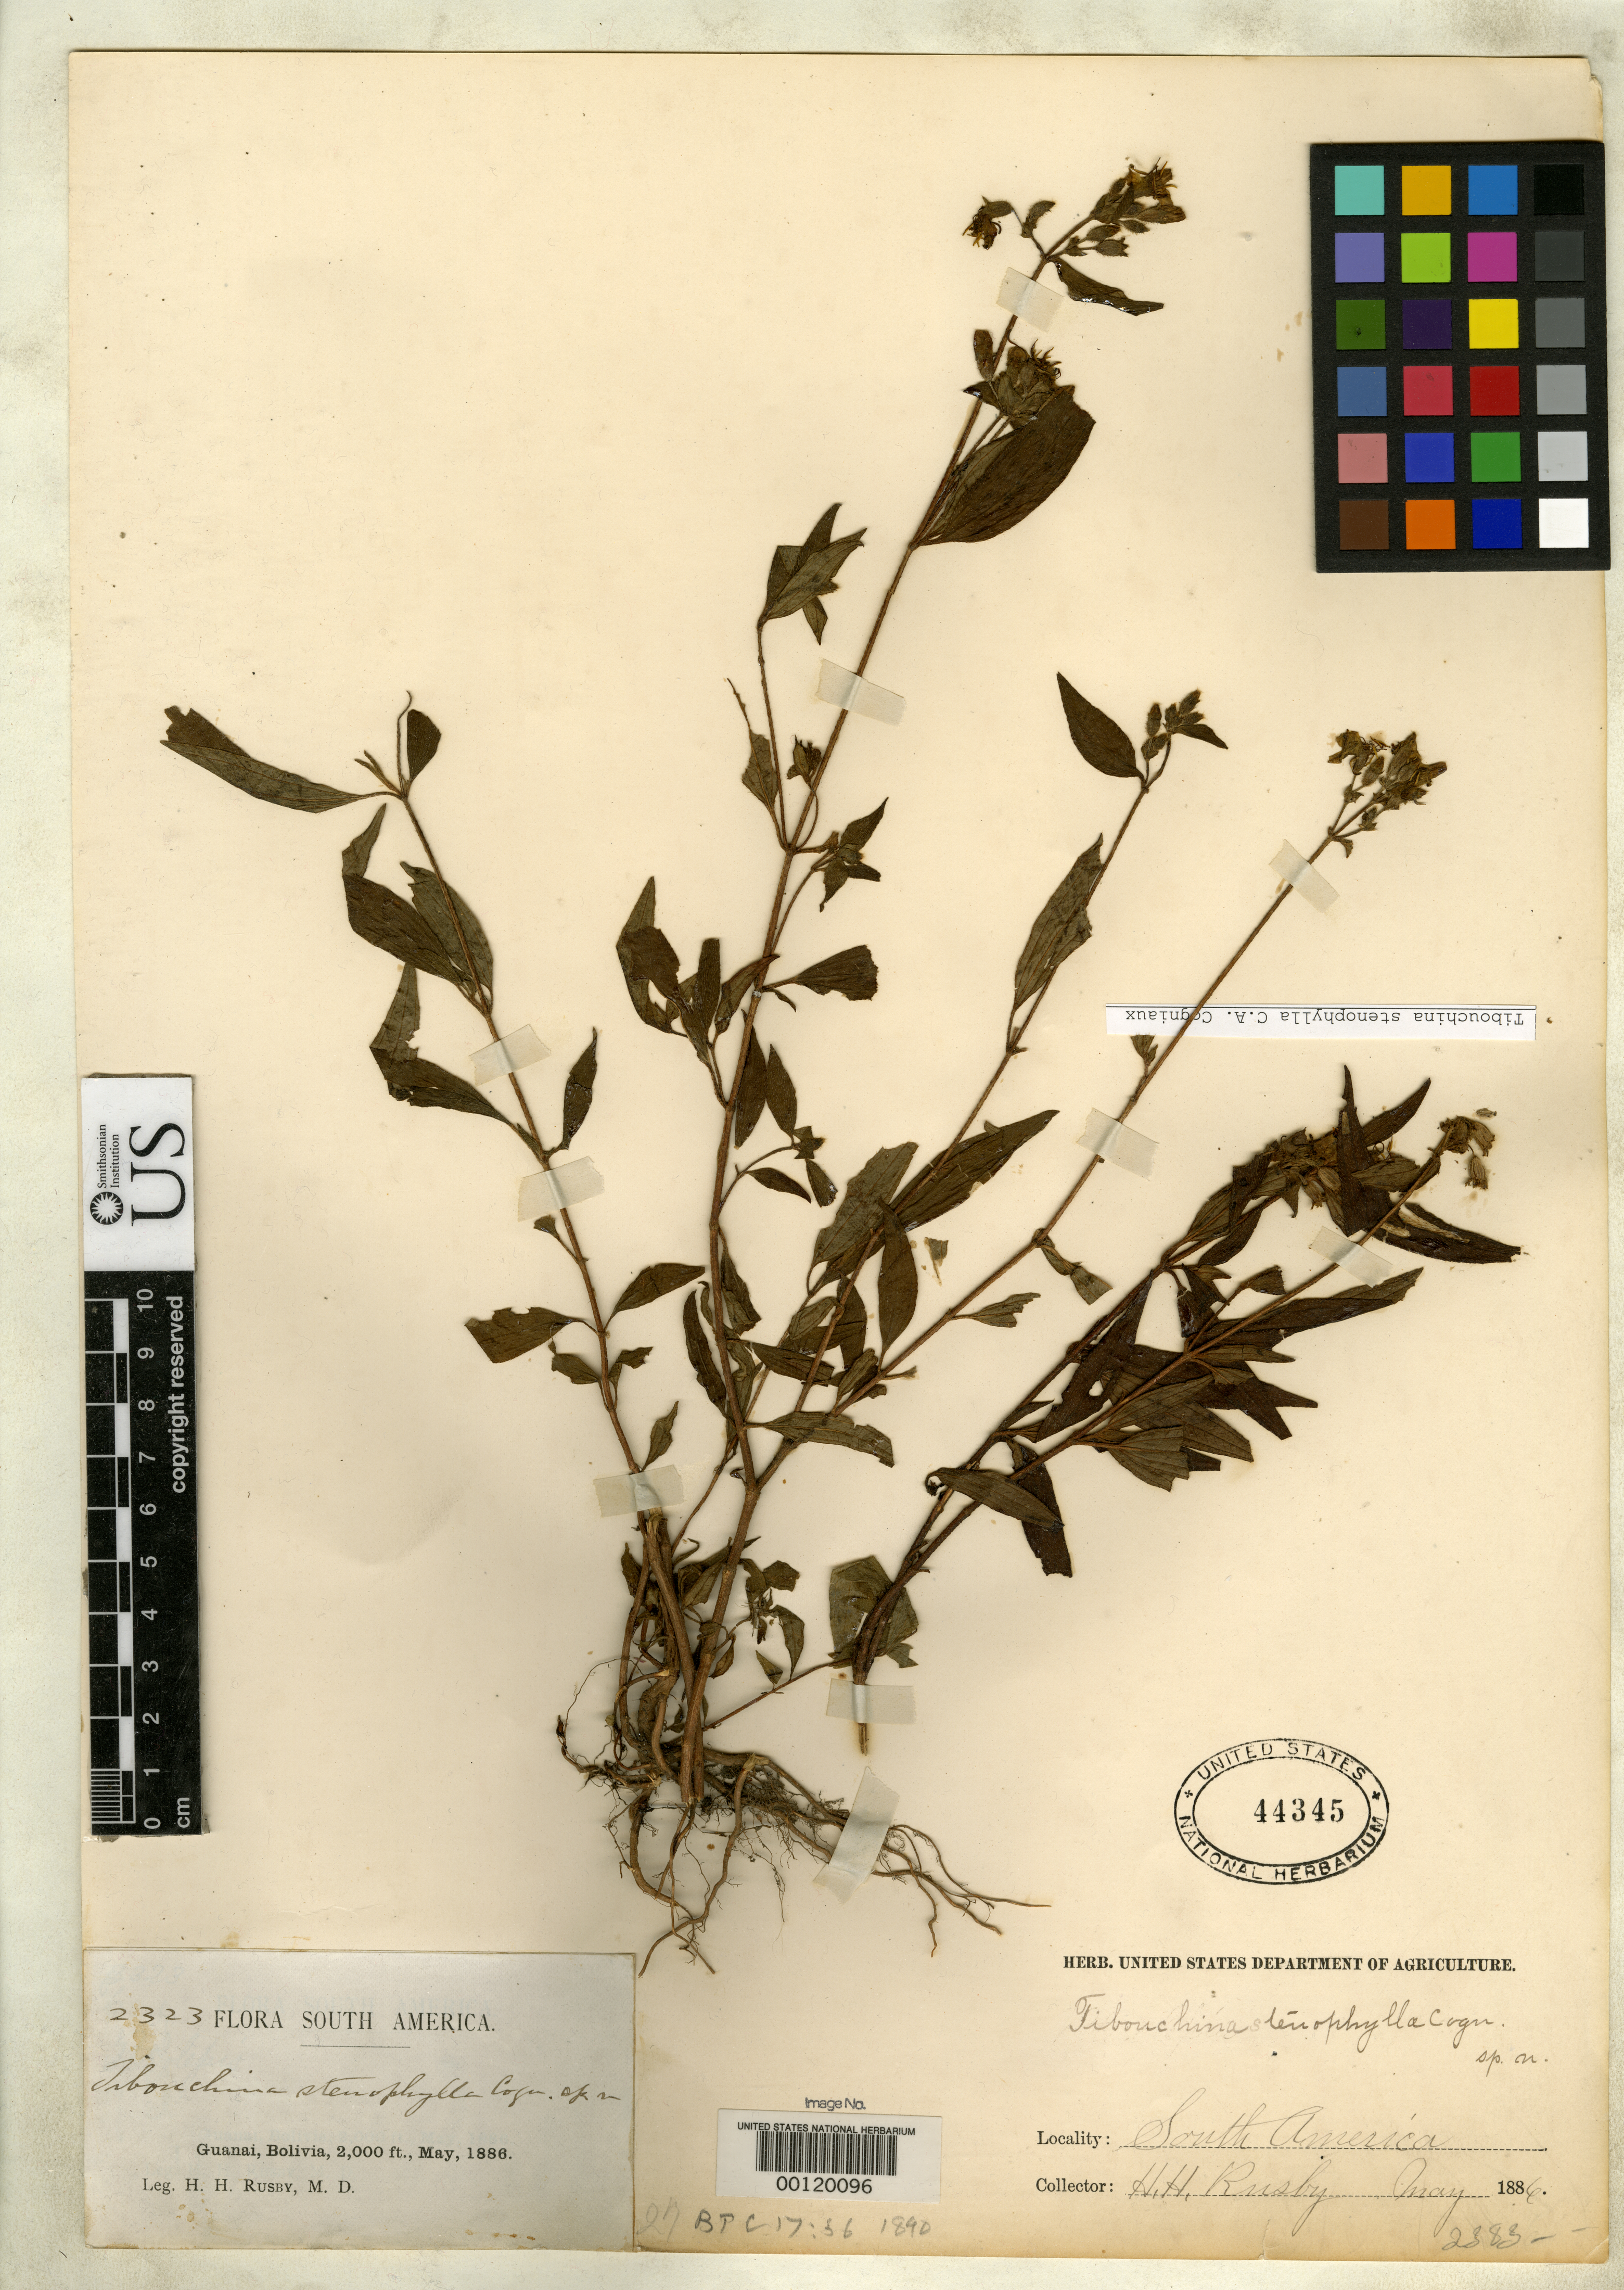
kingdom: Plantae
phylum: Tracheophyta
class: Magnoliopsida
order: Myrtales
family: Melastomataceae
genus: Tibouchina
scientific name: Tibouchina stenophylla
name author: Cogn.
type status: Isotype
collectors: H. H. Rusby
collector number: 2323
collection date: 1886-05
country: Bolivia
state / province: La Páz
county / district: Larecaja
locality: Guanay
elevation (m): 610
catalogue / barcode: US 44345